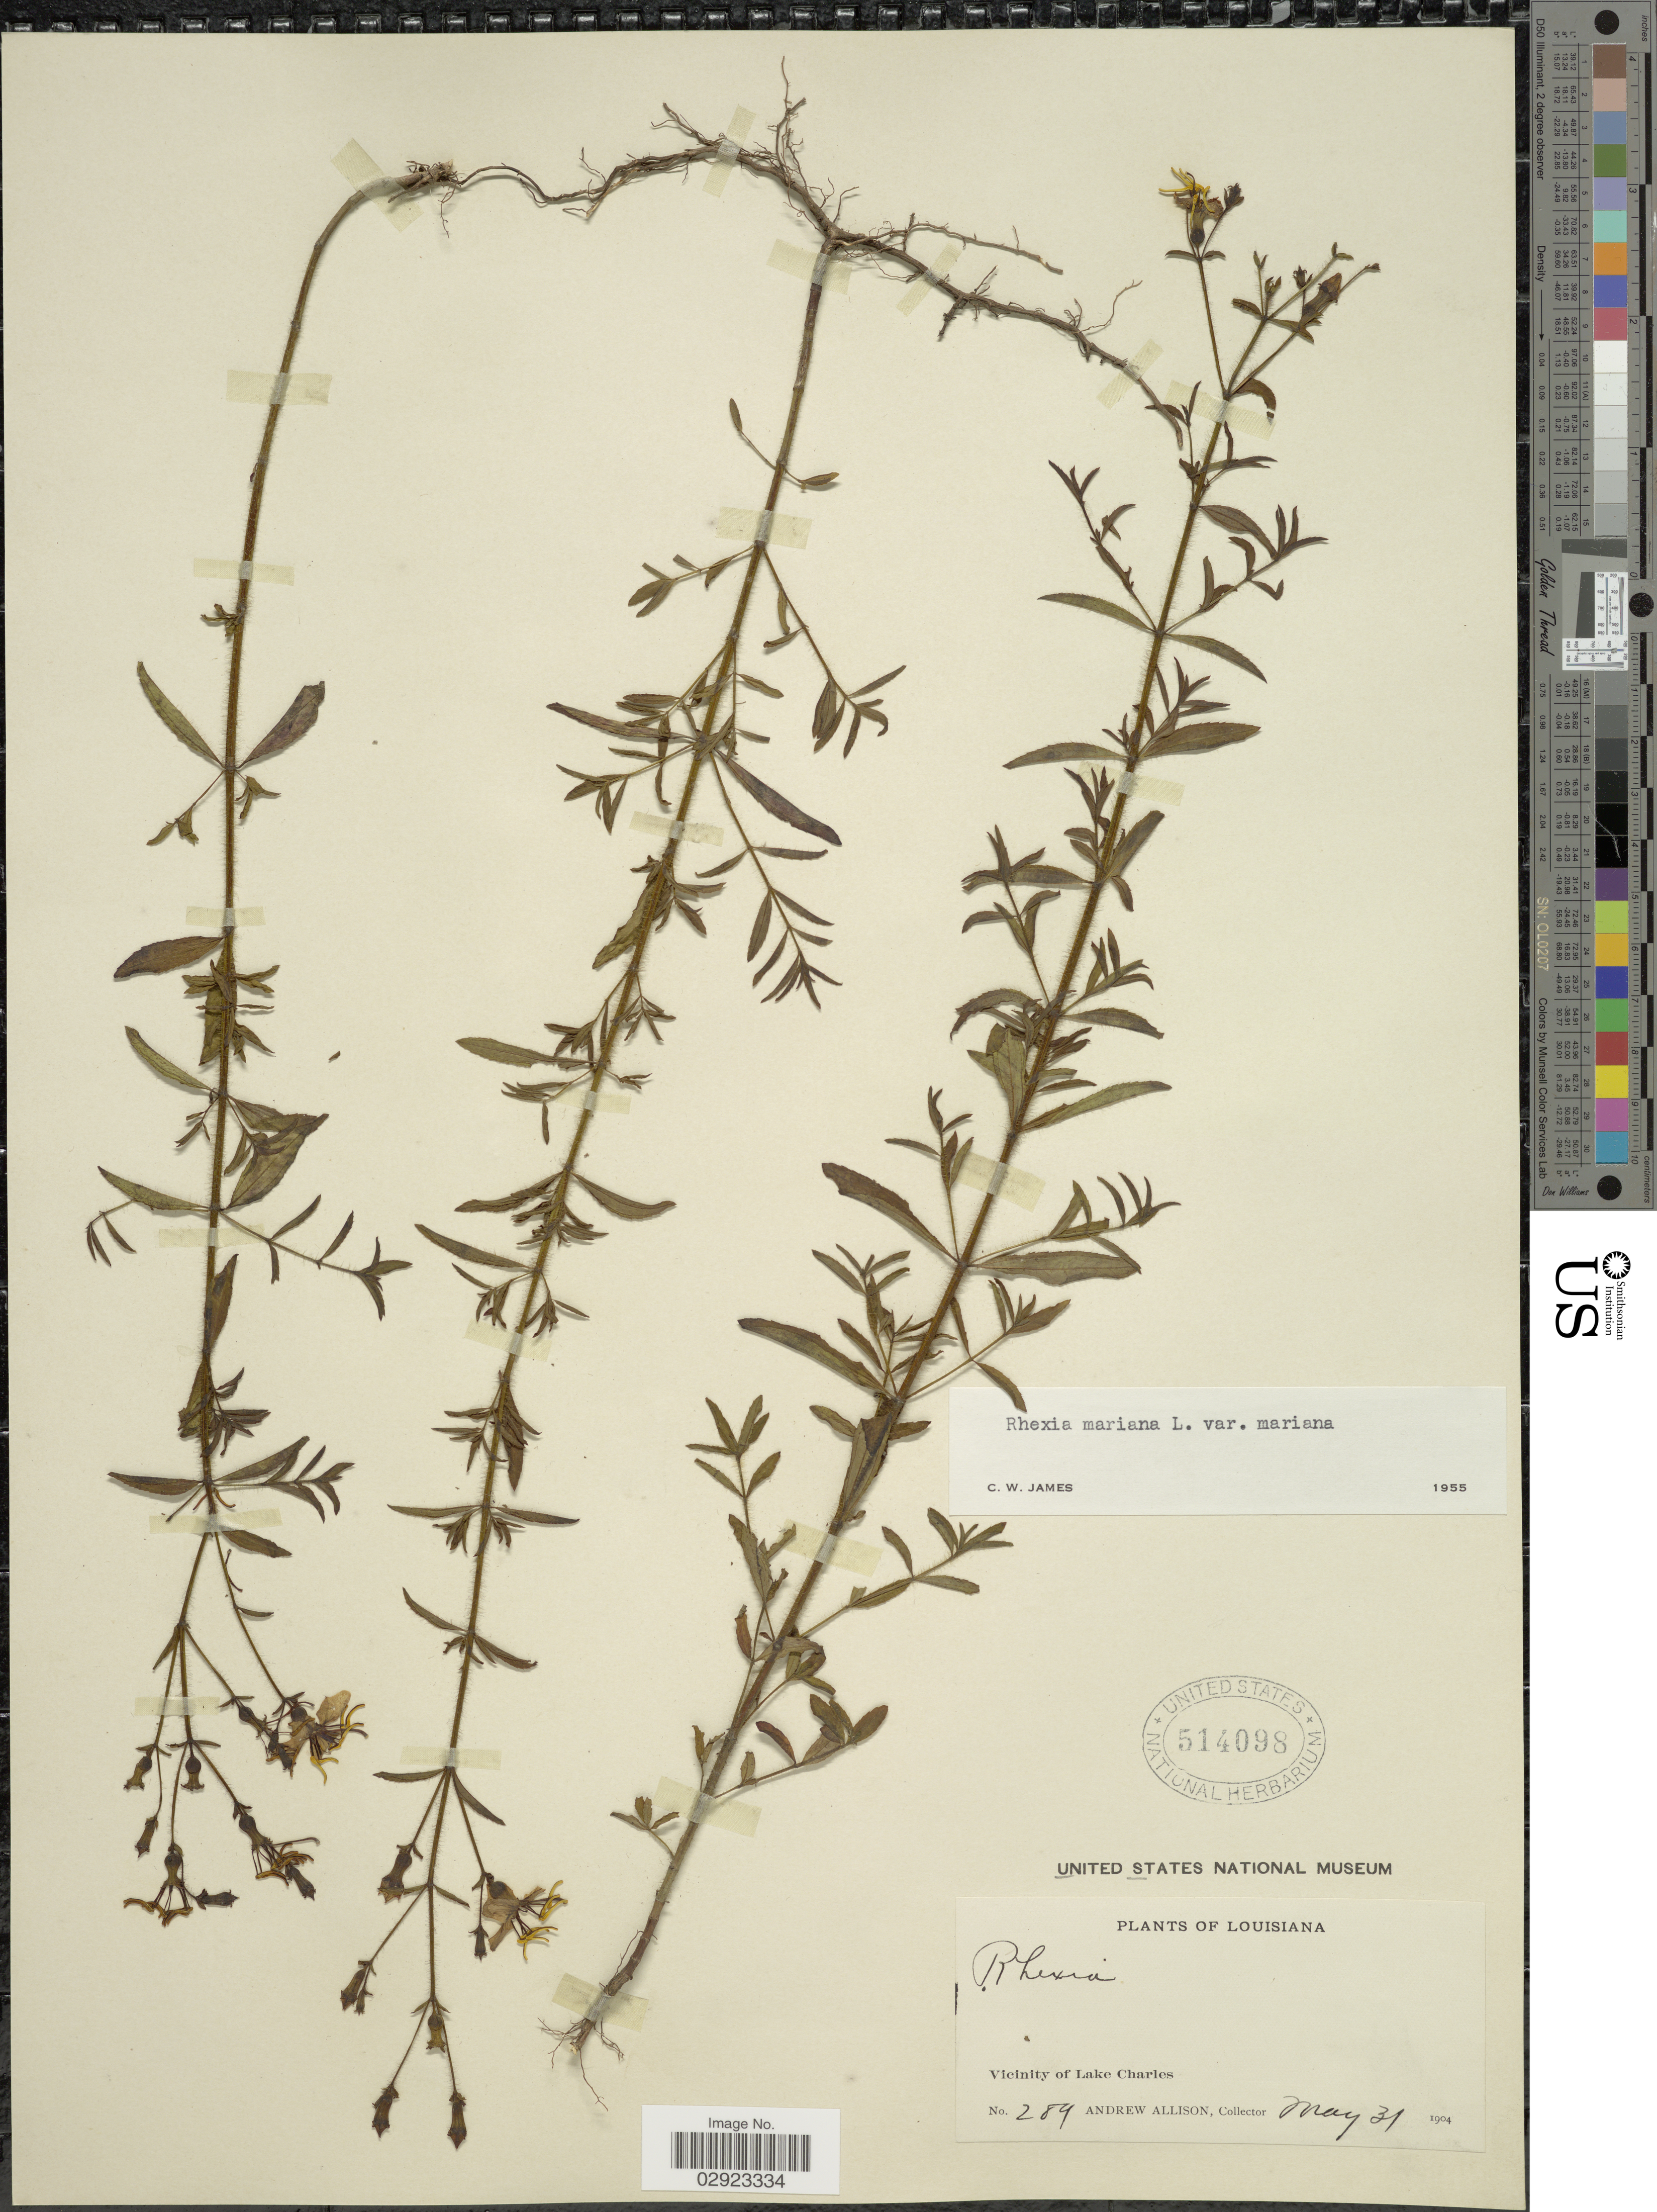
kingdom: Plantae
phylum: Tracheophyta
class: Magnoliopsida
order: Myrtales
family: Melastomataceae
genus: Rhexia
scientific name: Rhexia mariana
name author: L.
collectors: A. Allison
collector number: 289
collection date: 1904-05-31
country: United States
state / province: Louisiana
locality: Vicinity of Lake Charles.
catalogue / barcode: US 514098